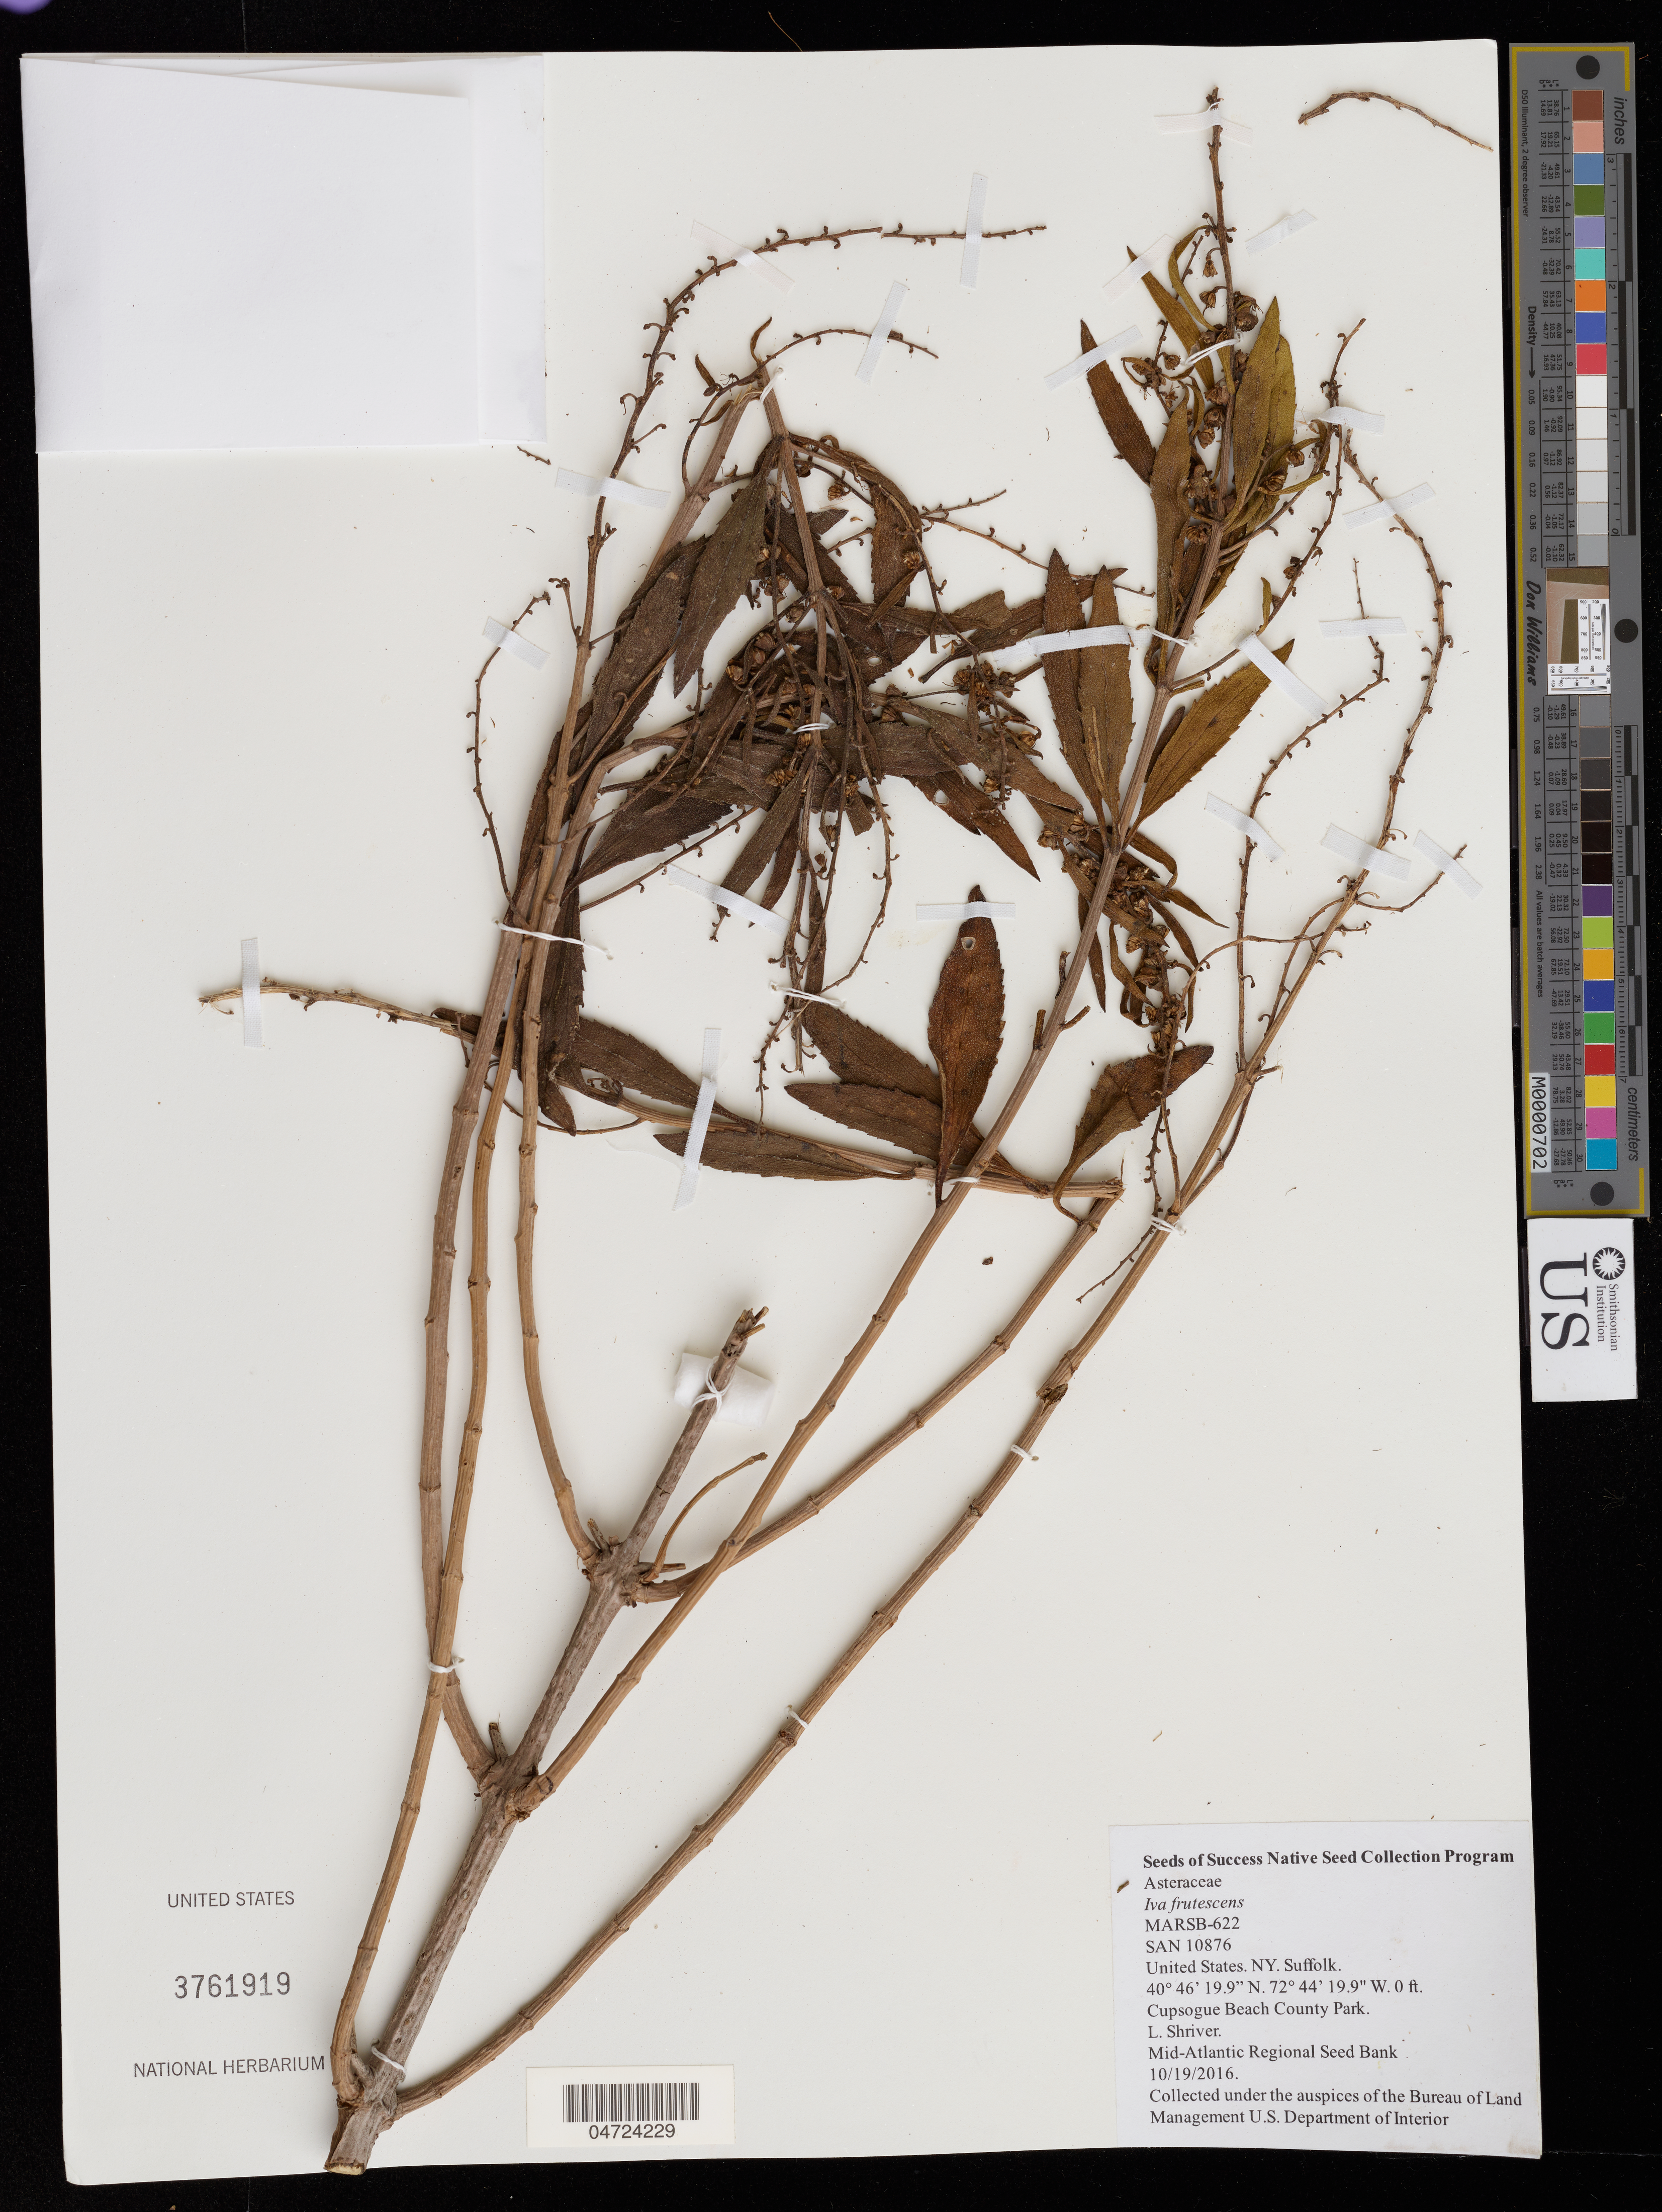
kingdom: Plantae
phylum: Tracheophyta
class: Magnoliopsida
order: Asterales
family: Asteraceae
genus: Iva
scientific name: Iva frutescens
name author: L.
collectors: L. Shriver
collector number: MARSB-622/SAN10876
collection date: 2016-10-19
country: United States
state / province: New York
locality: NY. Suffolk. Cupsogue Beach County Park.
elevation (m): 0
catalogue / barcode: US 3761919